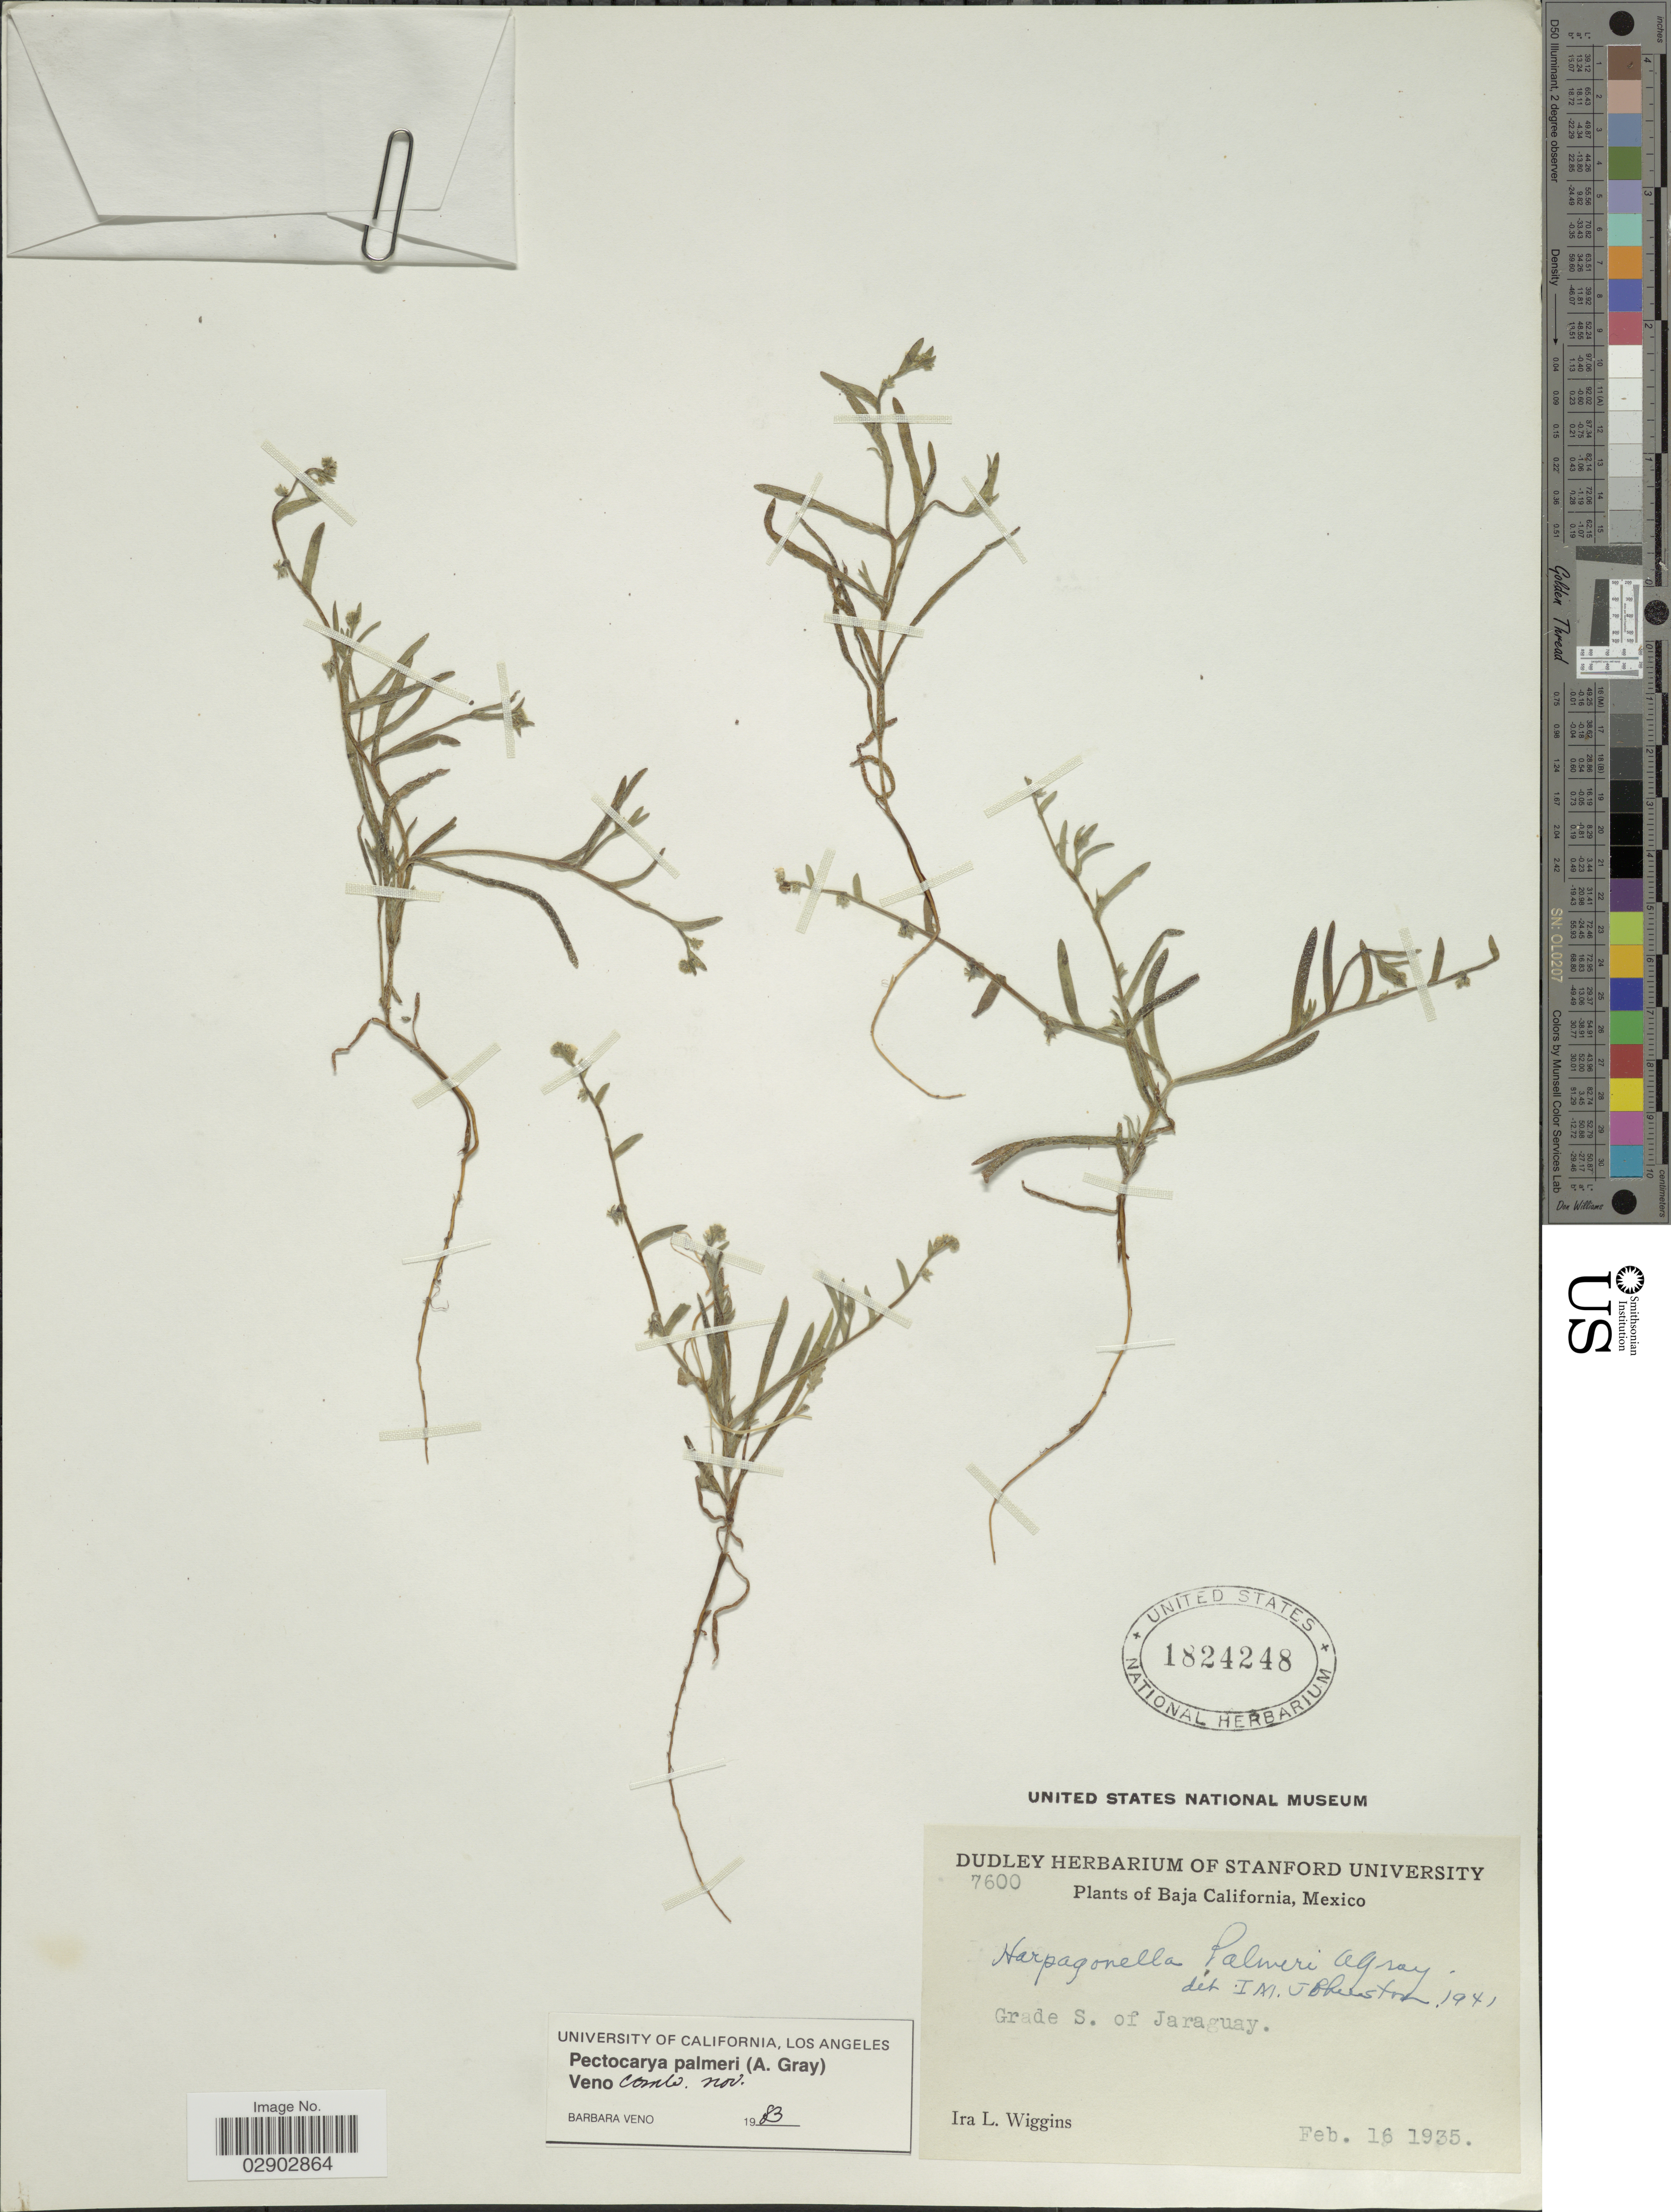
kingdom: Plantae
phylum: Tracheophyta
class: Magnoliopsida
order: Boraginales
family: Boraginaceae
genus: Harpagonella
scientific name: Harpagonella palmeri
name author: A. Gray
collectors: I. L. Wiggins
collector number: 7600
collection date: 1935-02-16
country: Mexico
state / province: Baja California Norte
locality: Grade S. of Jaraguay.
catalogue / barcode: US 1824248